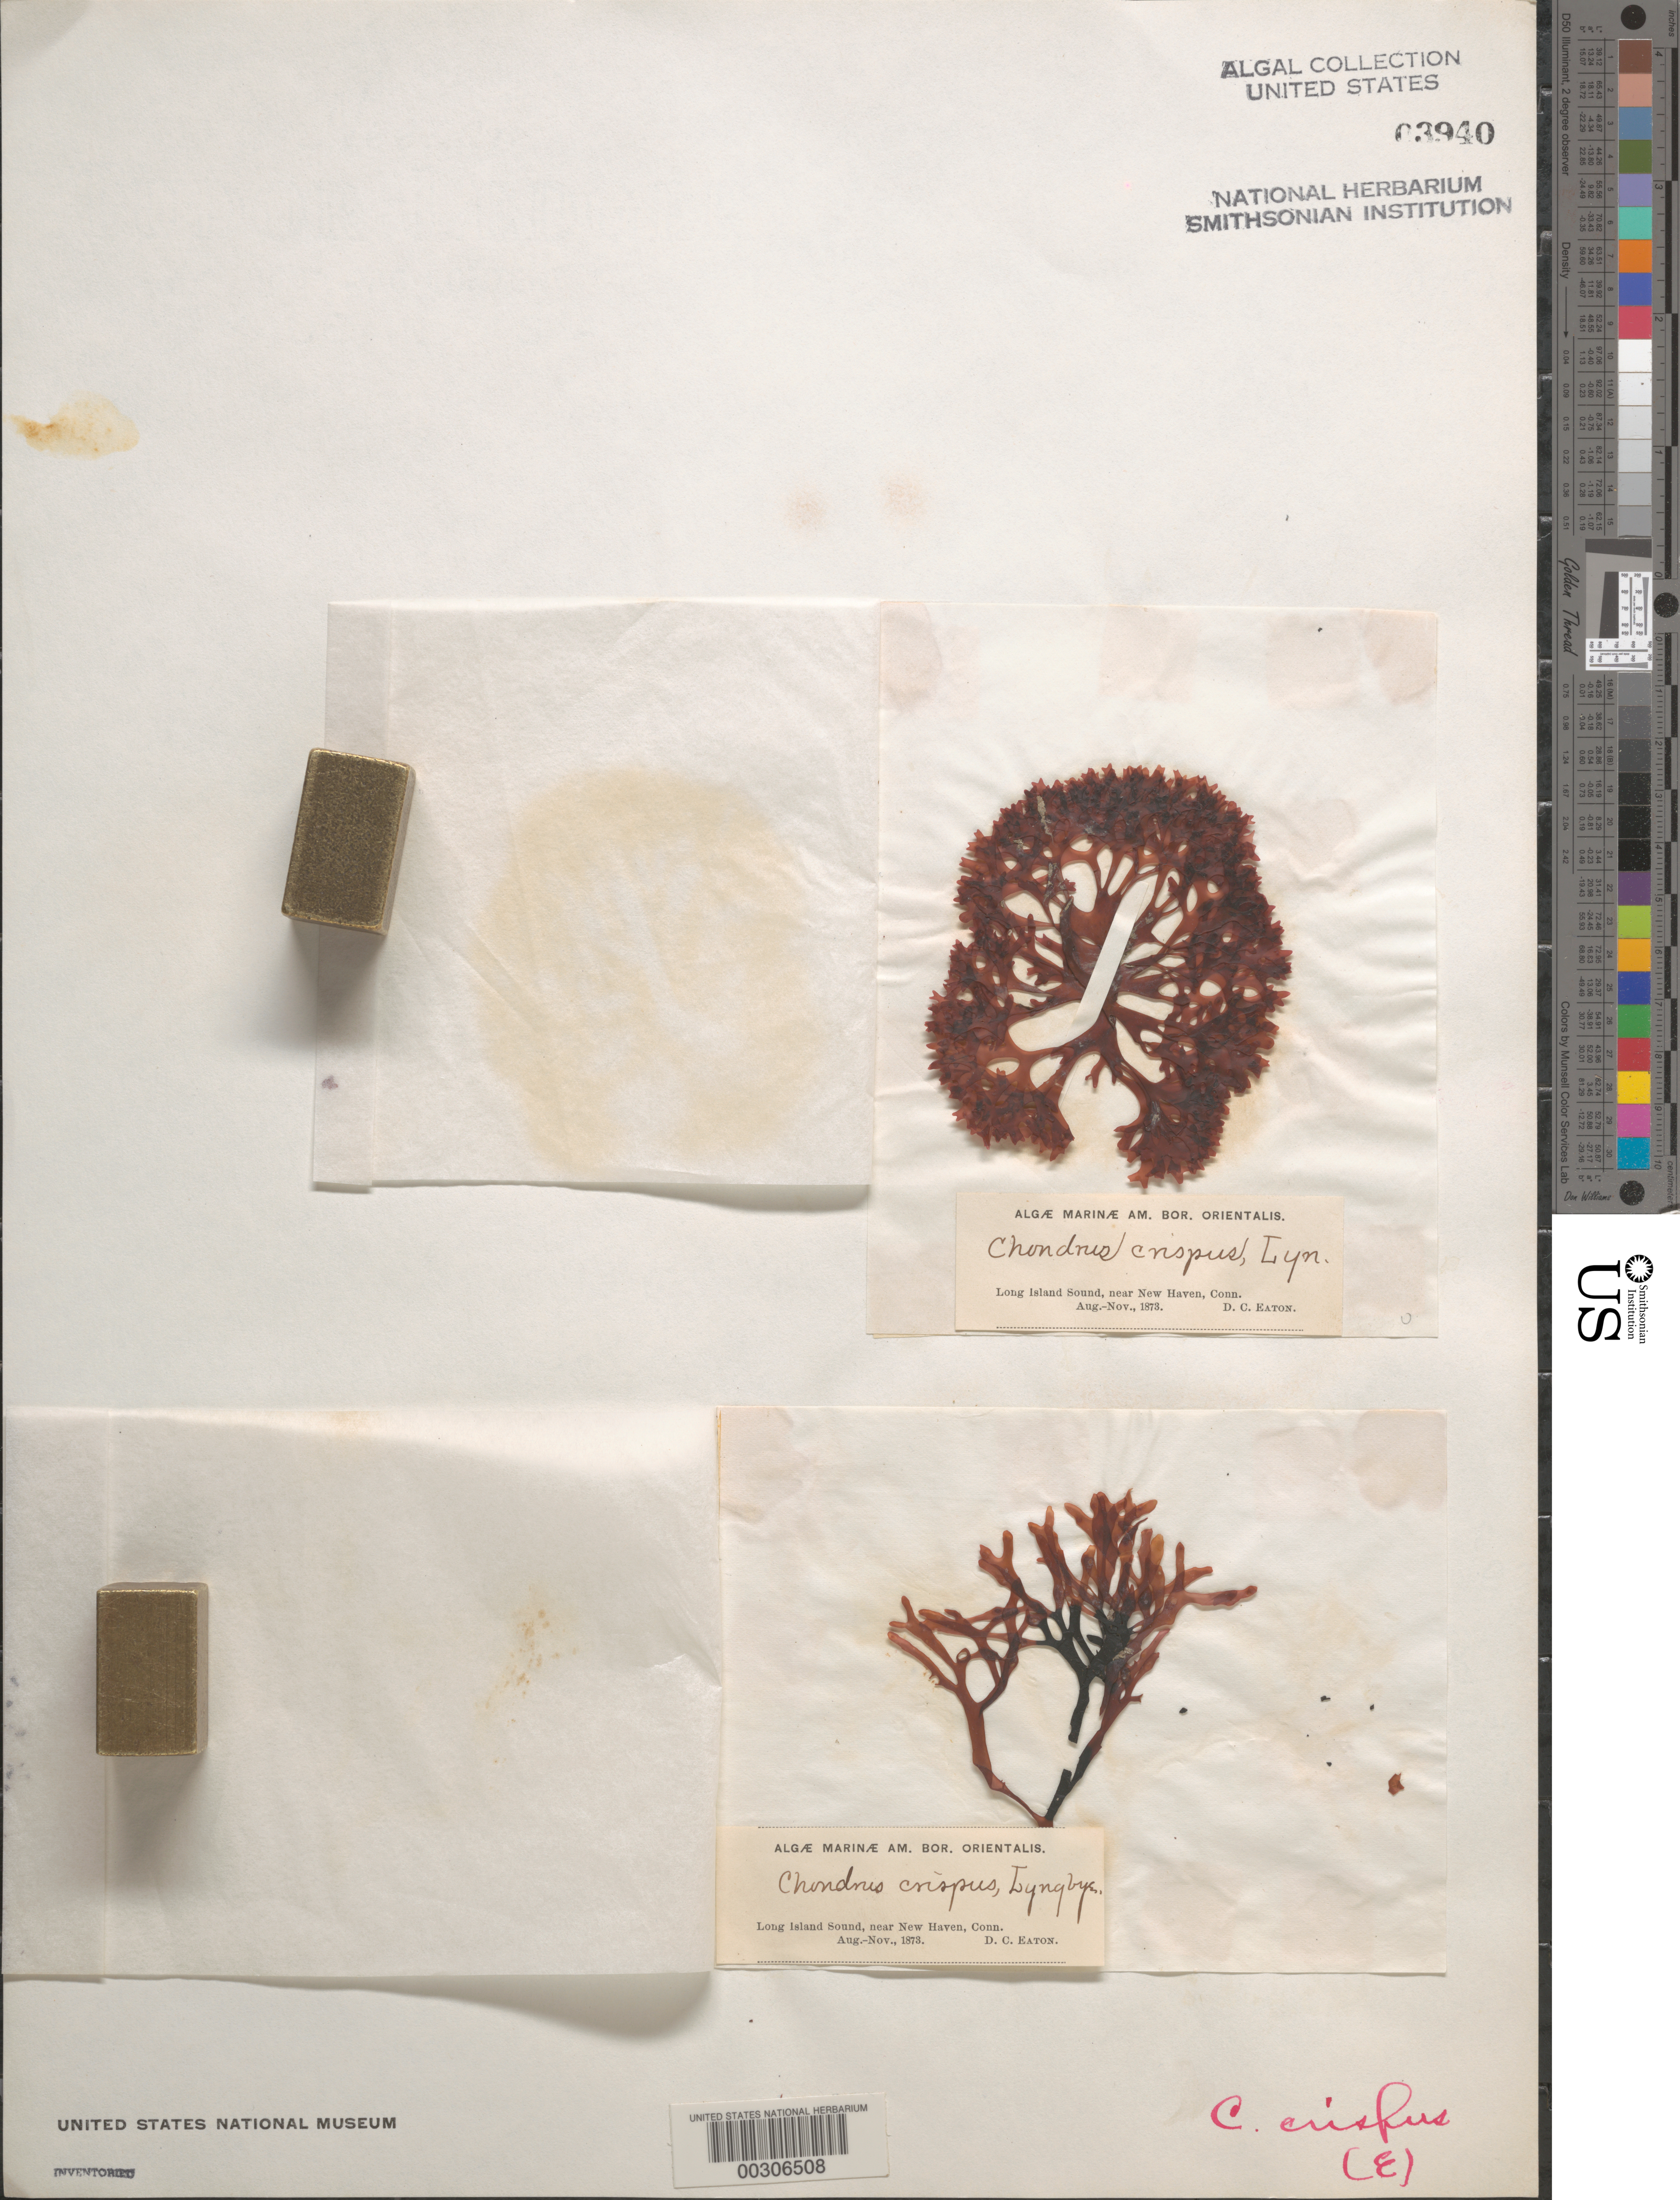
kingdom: Plantae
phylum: Rhodophyta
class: Florideophyceae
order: Gigartinales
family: Gigartinaceae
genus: Chondrus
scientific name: Chondrus crispus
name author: Stackh.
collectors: D. C. Eaton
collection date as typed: Aug 1873 to -- Nov 1873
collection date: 1873-08/1873-11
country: United States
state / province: Connecticut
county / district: New Haven County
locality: Long Island Sound, near New Haven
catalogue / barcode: US 3940